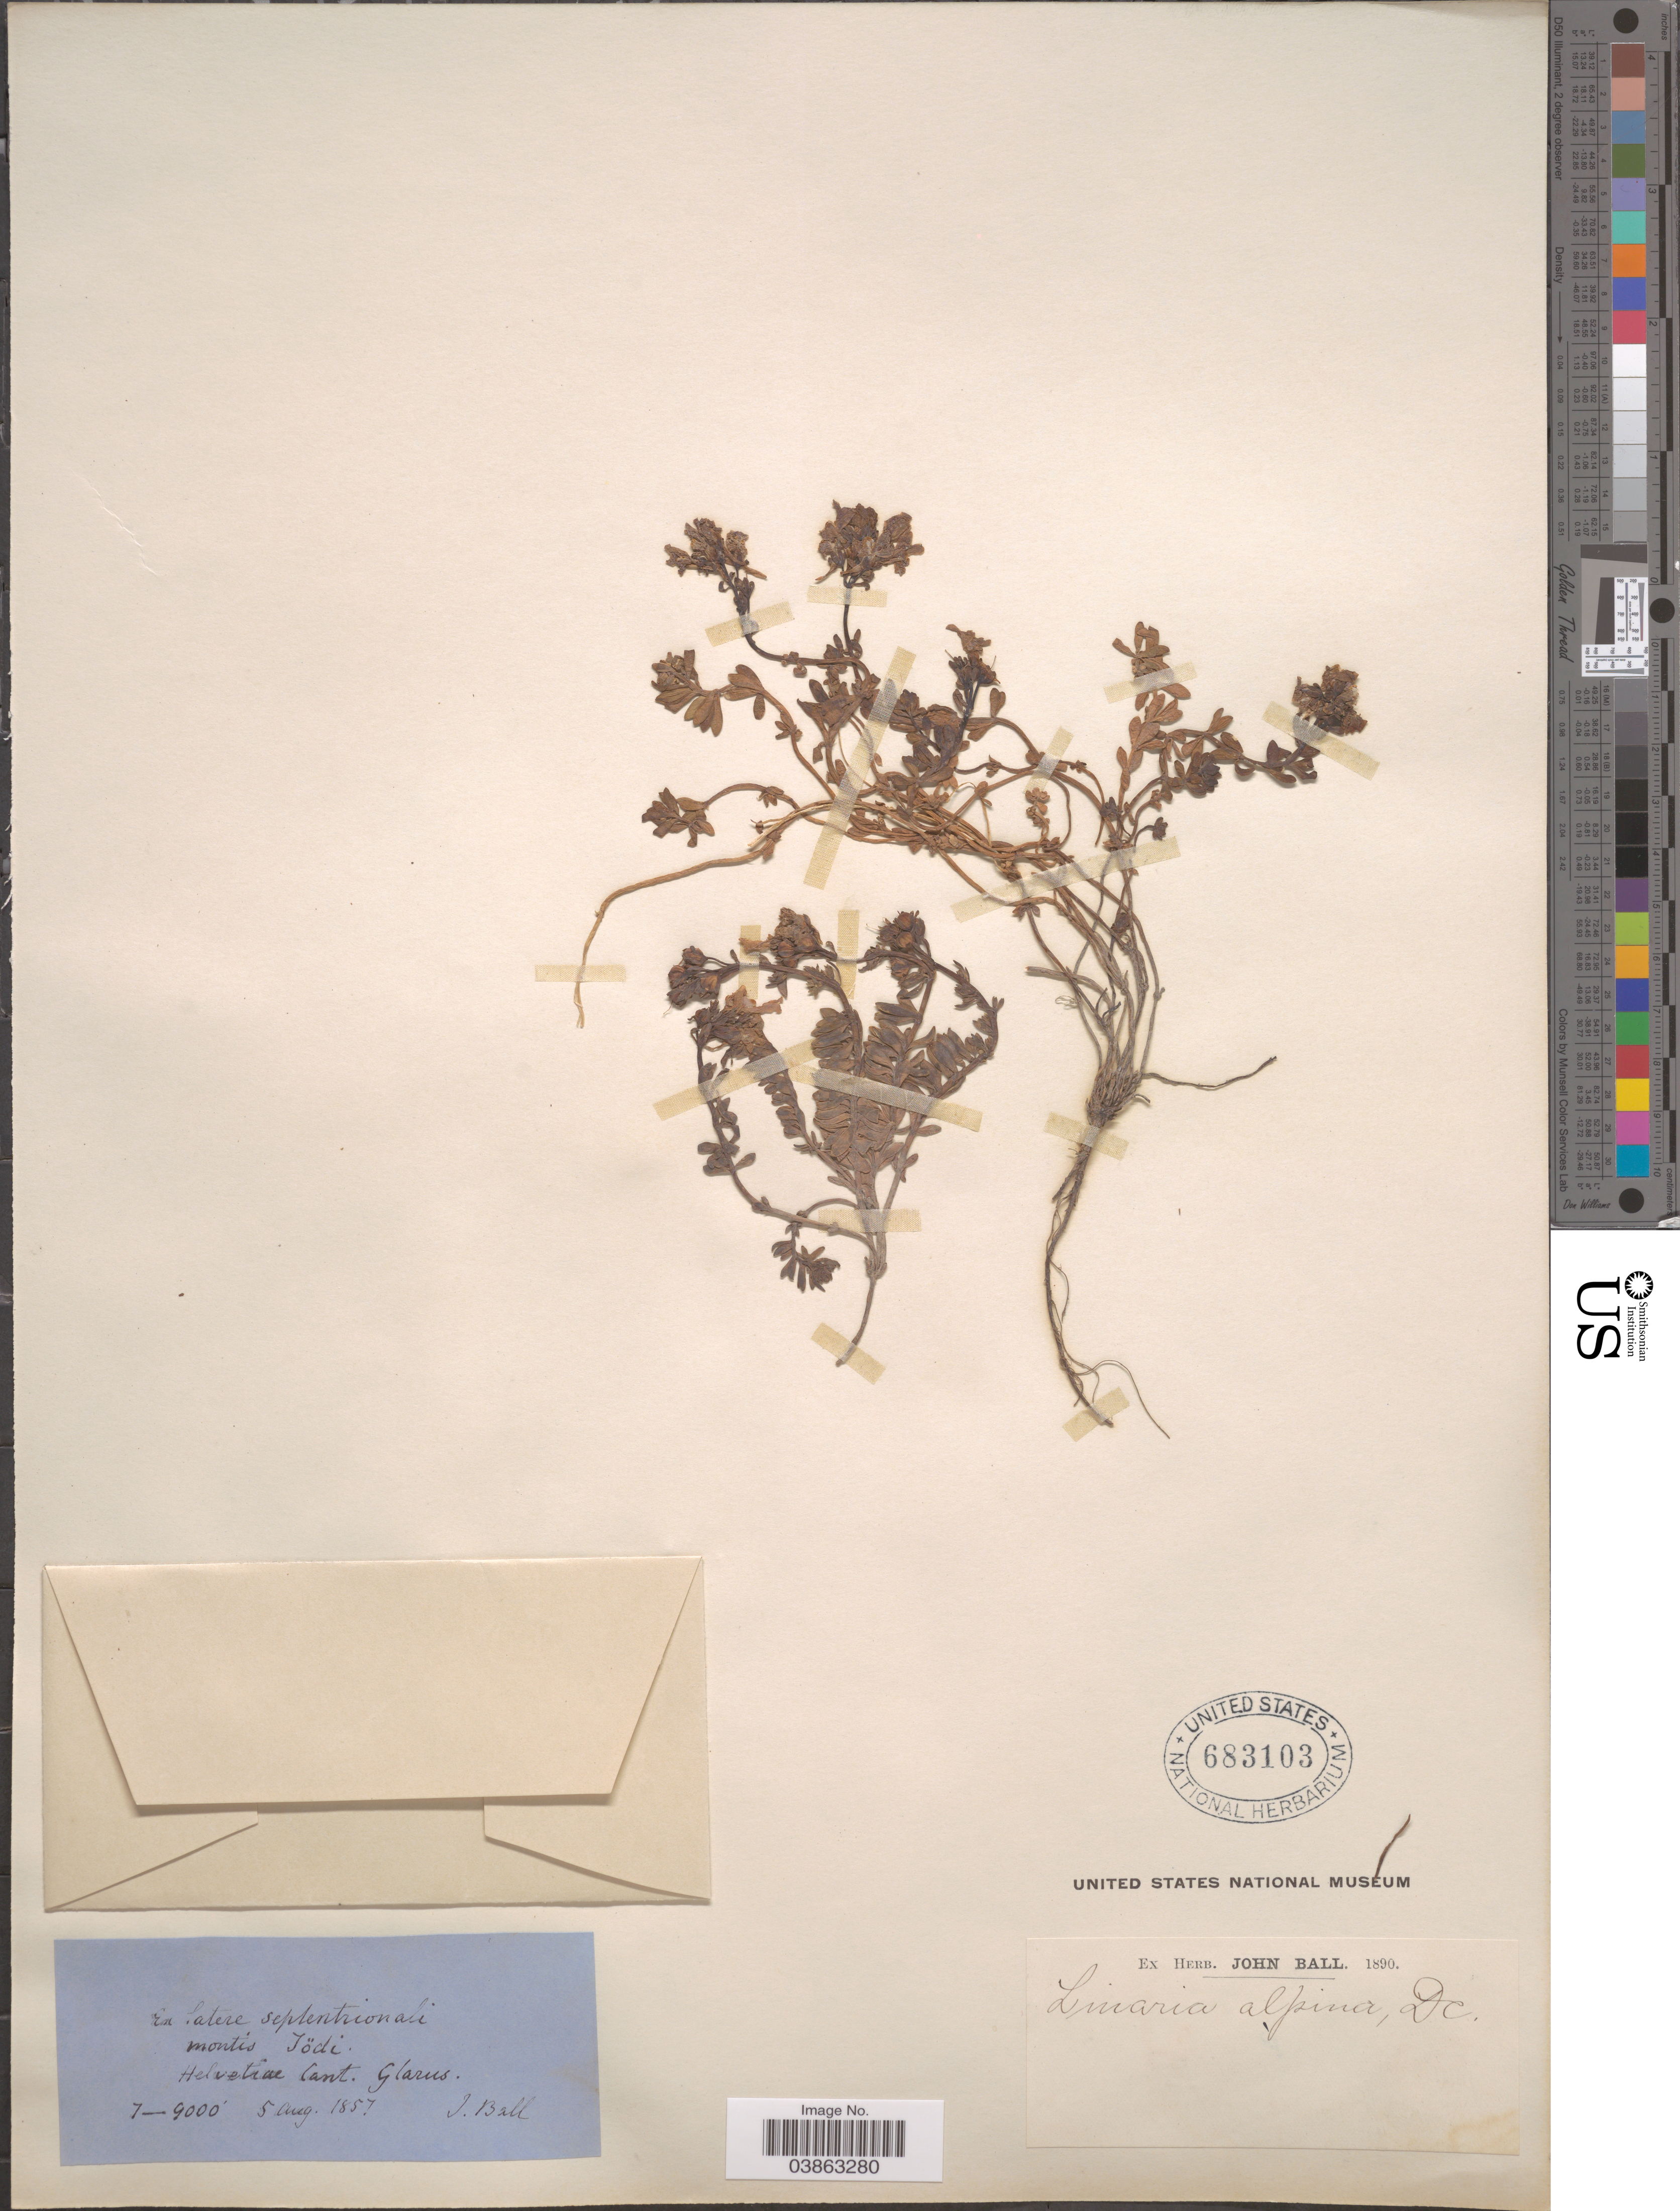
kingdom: Plantae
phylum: Tracheophyta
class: Magnoliopsida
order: Lamiales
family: Plantaginaceae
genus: Linaria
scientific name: Linaria alpina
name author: (L.) Mill.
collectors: J. Ball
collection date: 1857-08-05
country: Switzerland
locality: Ex latere septentrionale montis Tödi. Helvetiae Cant. Glarus.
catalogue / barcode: US 683103